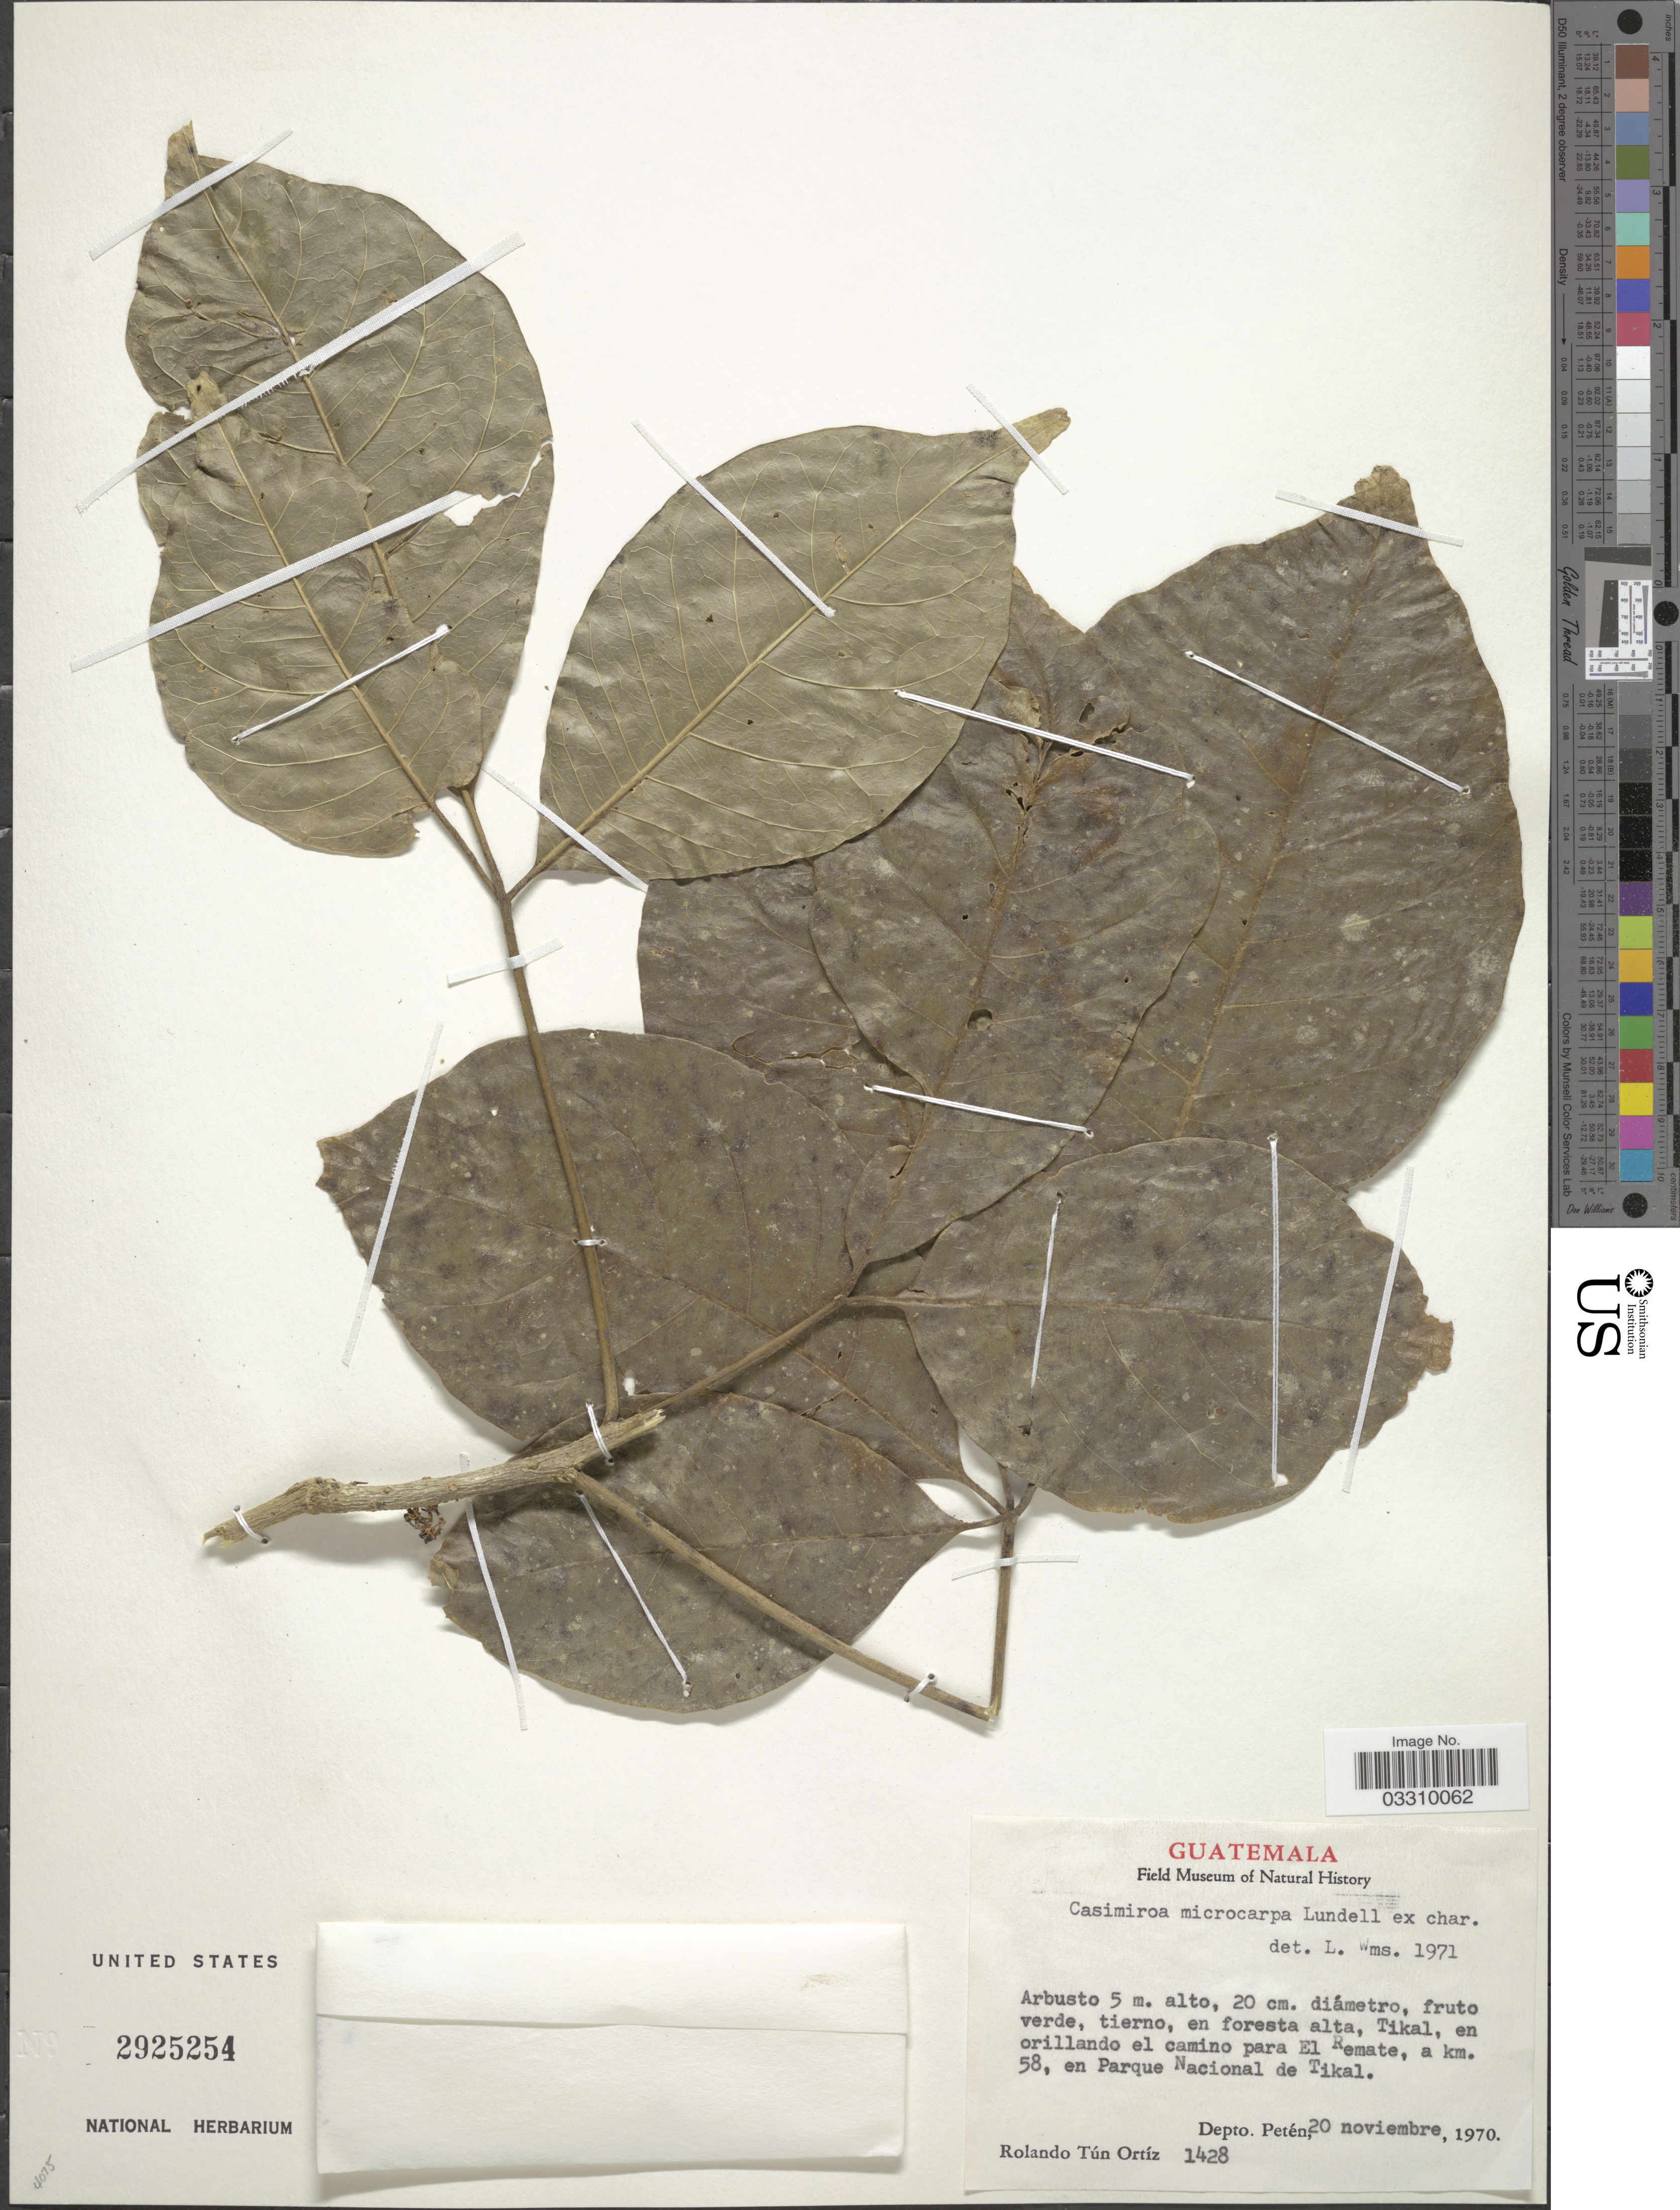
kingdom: Plantae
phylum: Tracheophyta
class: Magnoliopsida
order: Sapindales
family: Rutaceae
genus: Casimiroa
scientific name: Casimiroa microcarpa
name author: Lundell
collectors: R. T. Ortíz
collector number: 1428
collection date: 1970-11-20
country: Guatemala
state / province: El Petén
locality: Tikal, en orillando el camino para El Remate, a km. 58, en Parque Nacional de Tikal. Depto. Petén.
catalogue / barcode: US 2925254